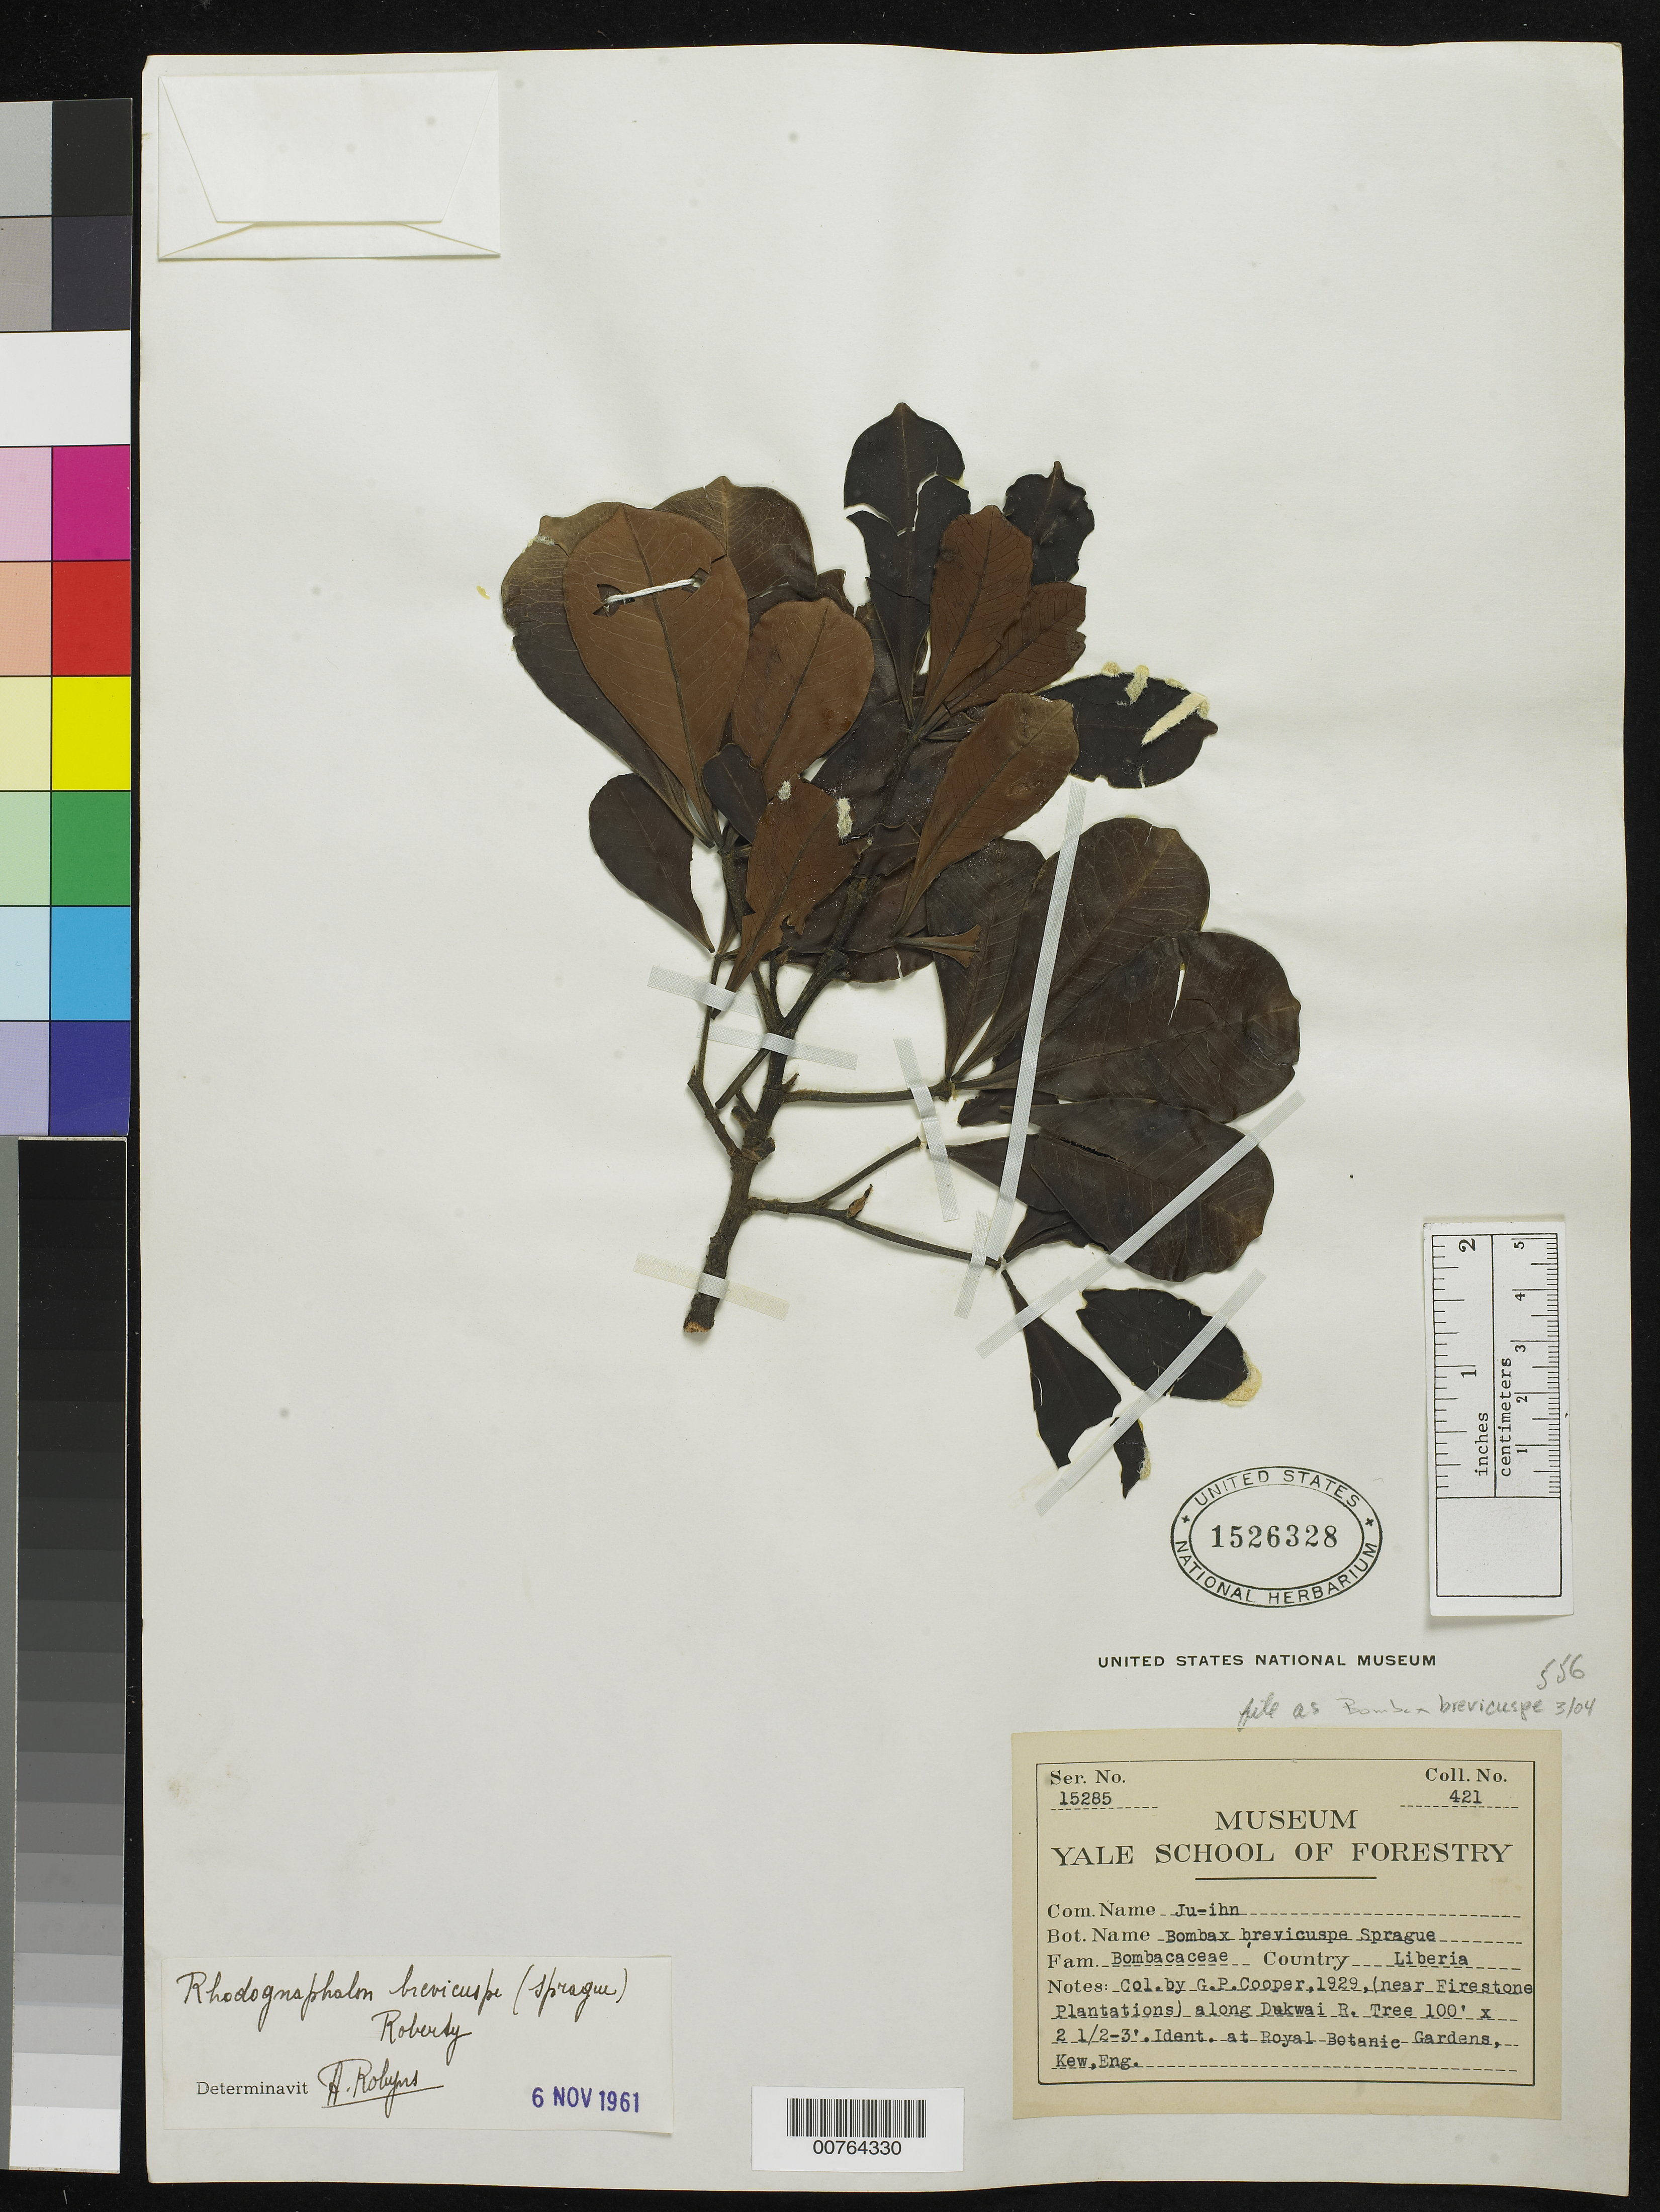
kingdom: Plantae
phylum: Tracheophyta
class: Magnoliopsida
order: Malvales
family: Malvaceae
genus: Bombax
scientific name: Bombax brevicuspe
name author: Spreng.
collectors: G. Cooper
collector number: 421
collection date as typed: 1929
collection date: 1929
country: Liberia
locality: (near Firestone Plantations) along Dukwai R.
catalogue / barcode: US 1526328